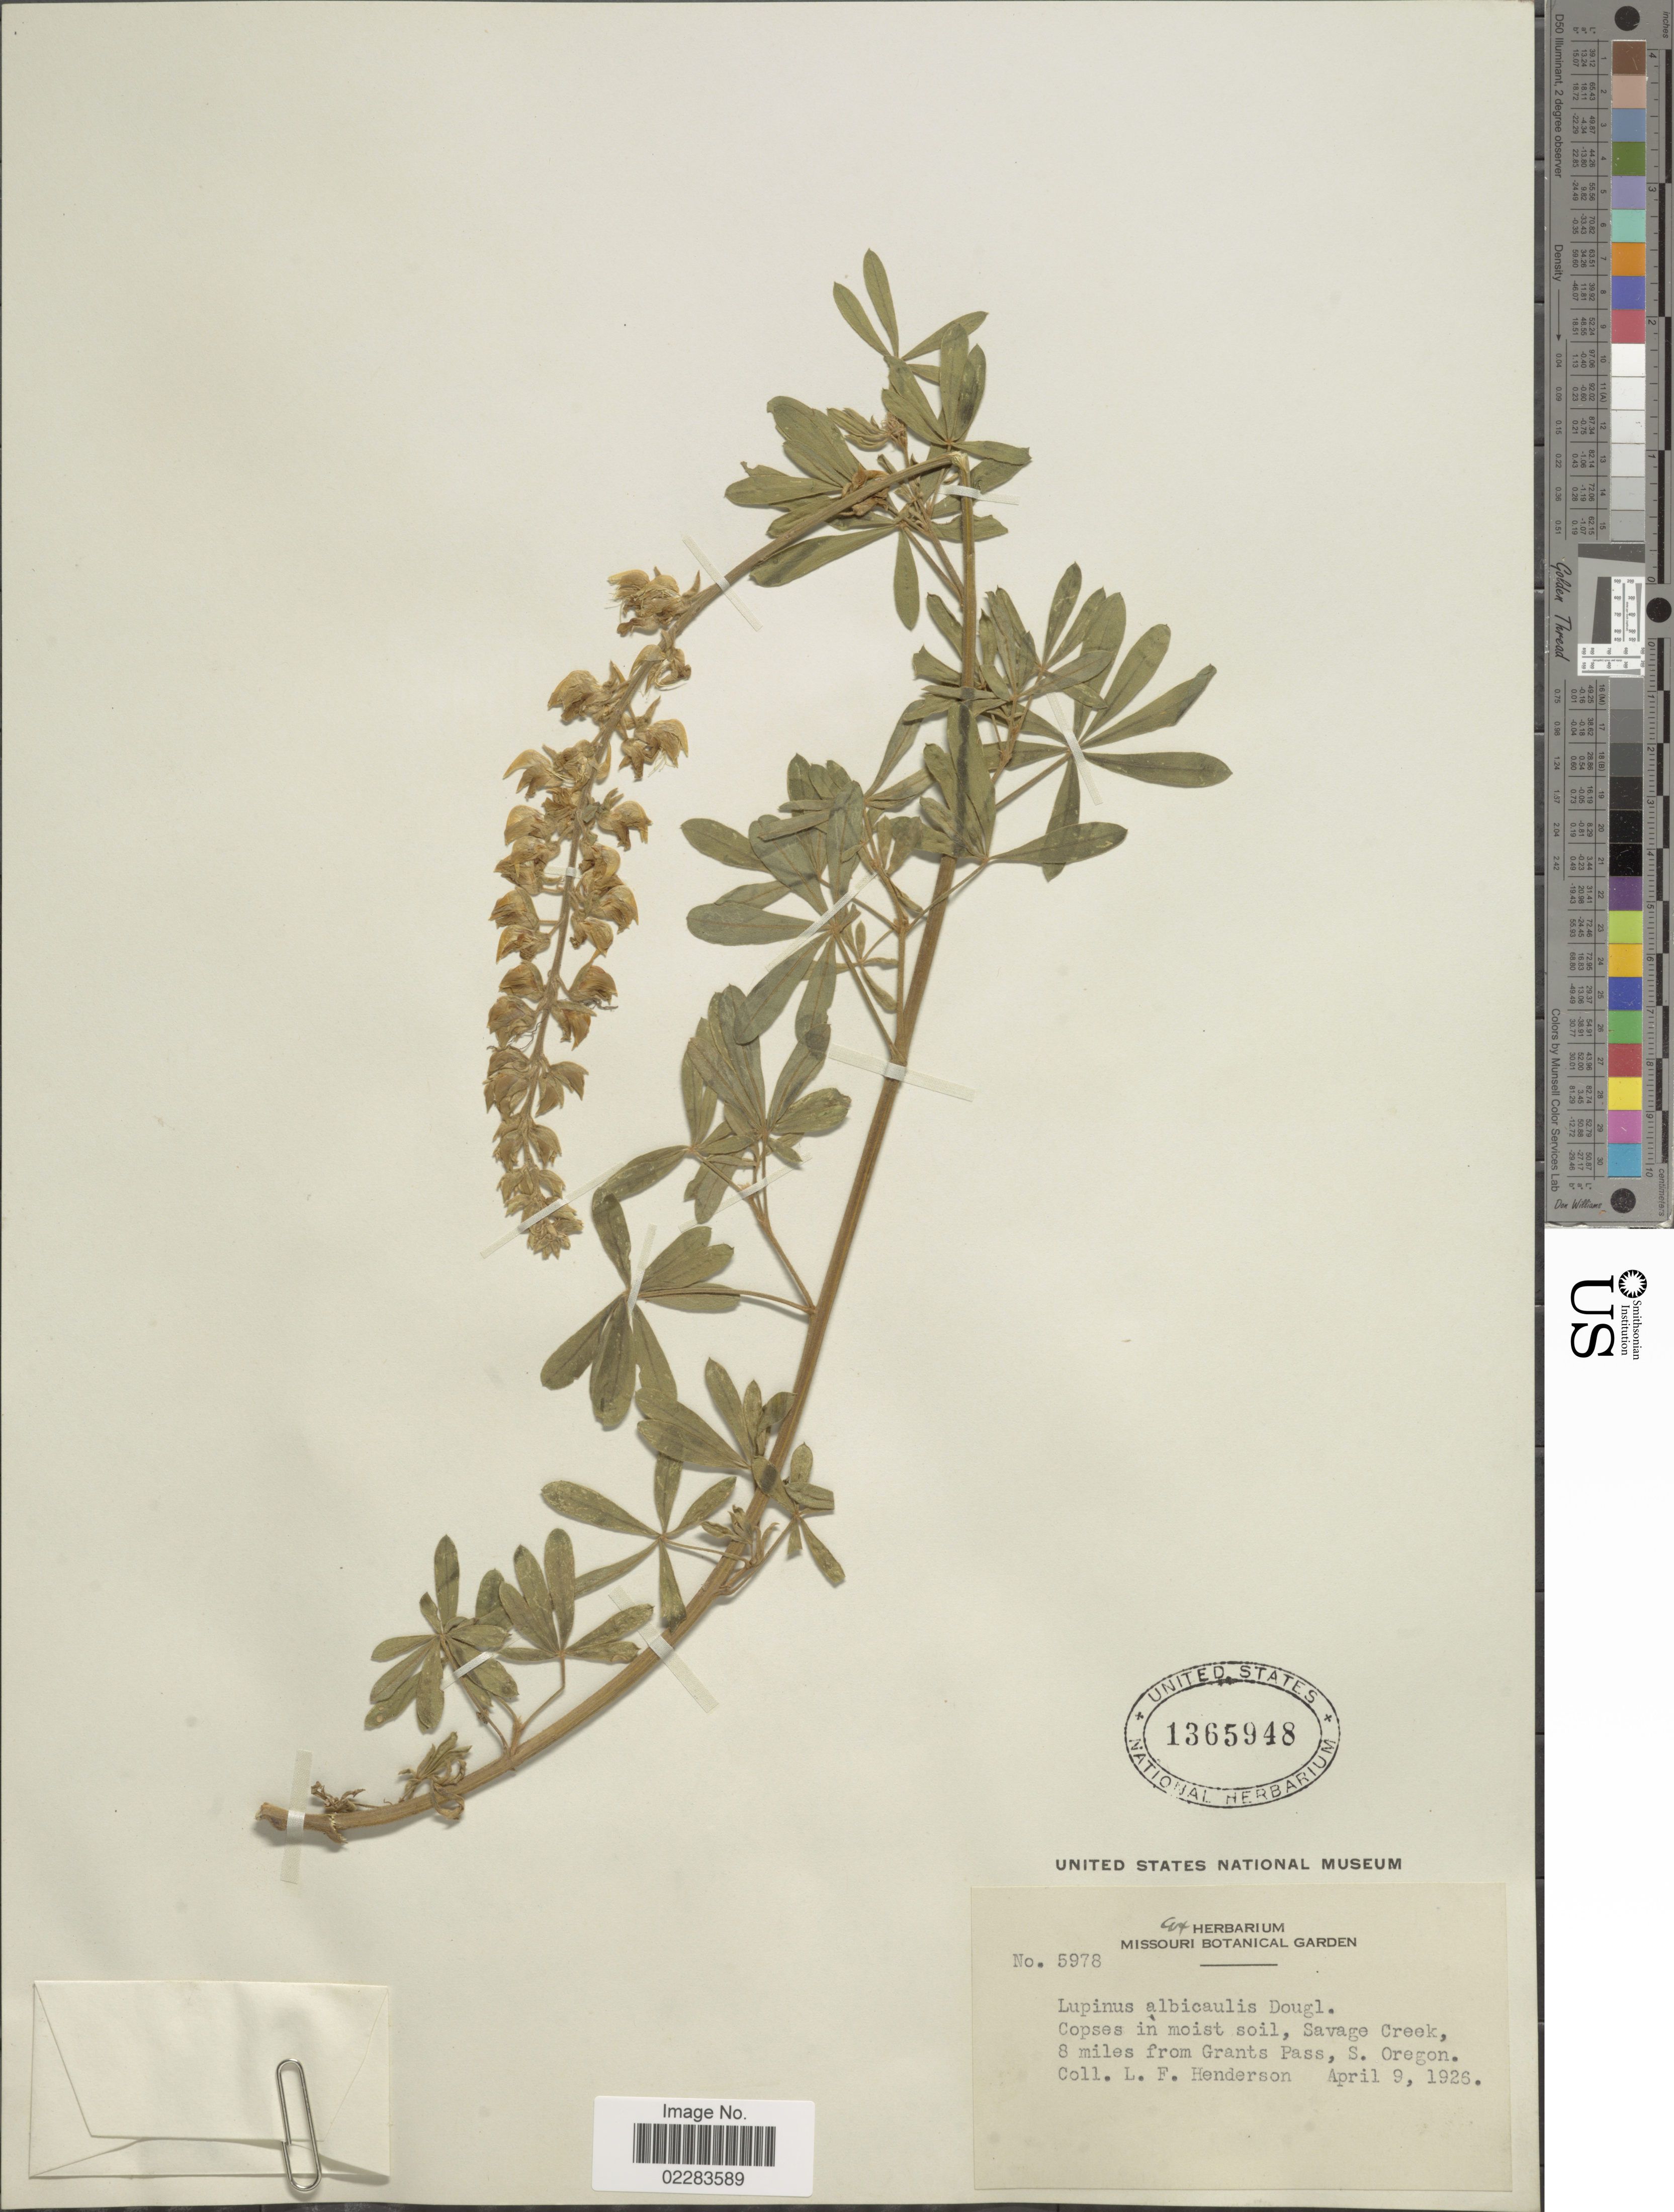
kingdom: Plantae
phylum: Tracheophyta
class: Magnoliopsida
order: Fabales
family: Fabaceae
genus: Lupinus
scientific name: Lupinus albicaulis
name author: Douglas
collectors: L. Henderson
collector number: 5978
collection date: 1926-04-09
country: United States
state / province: Oregon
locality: Copses in moist soil, Savage Creek, 8 miles from Grants Pass, S. Oregon.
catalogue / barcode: US 1365948